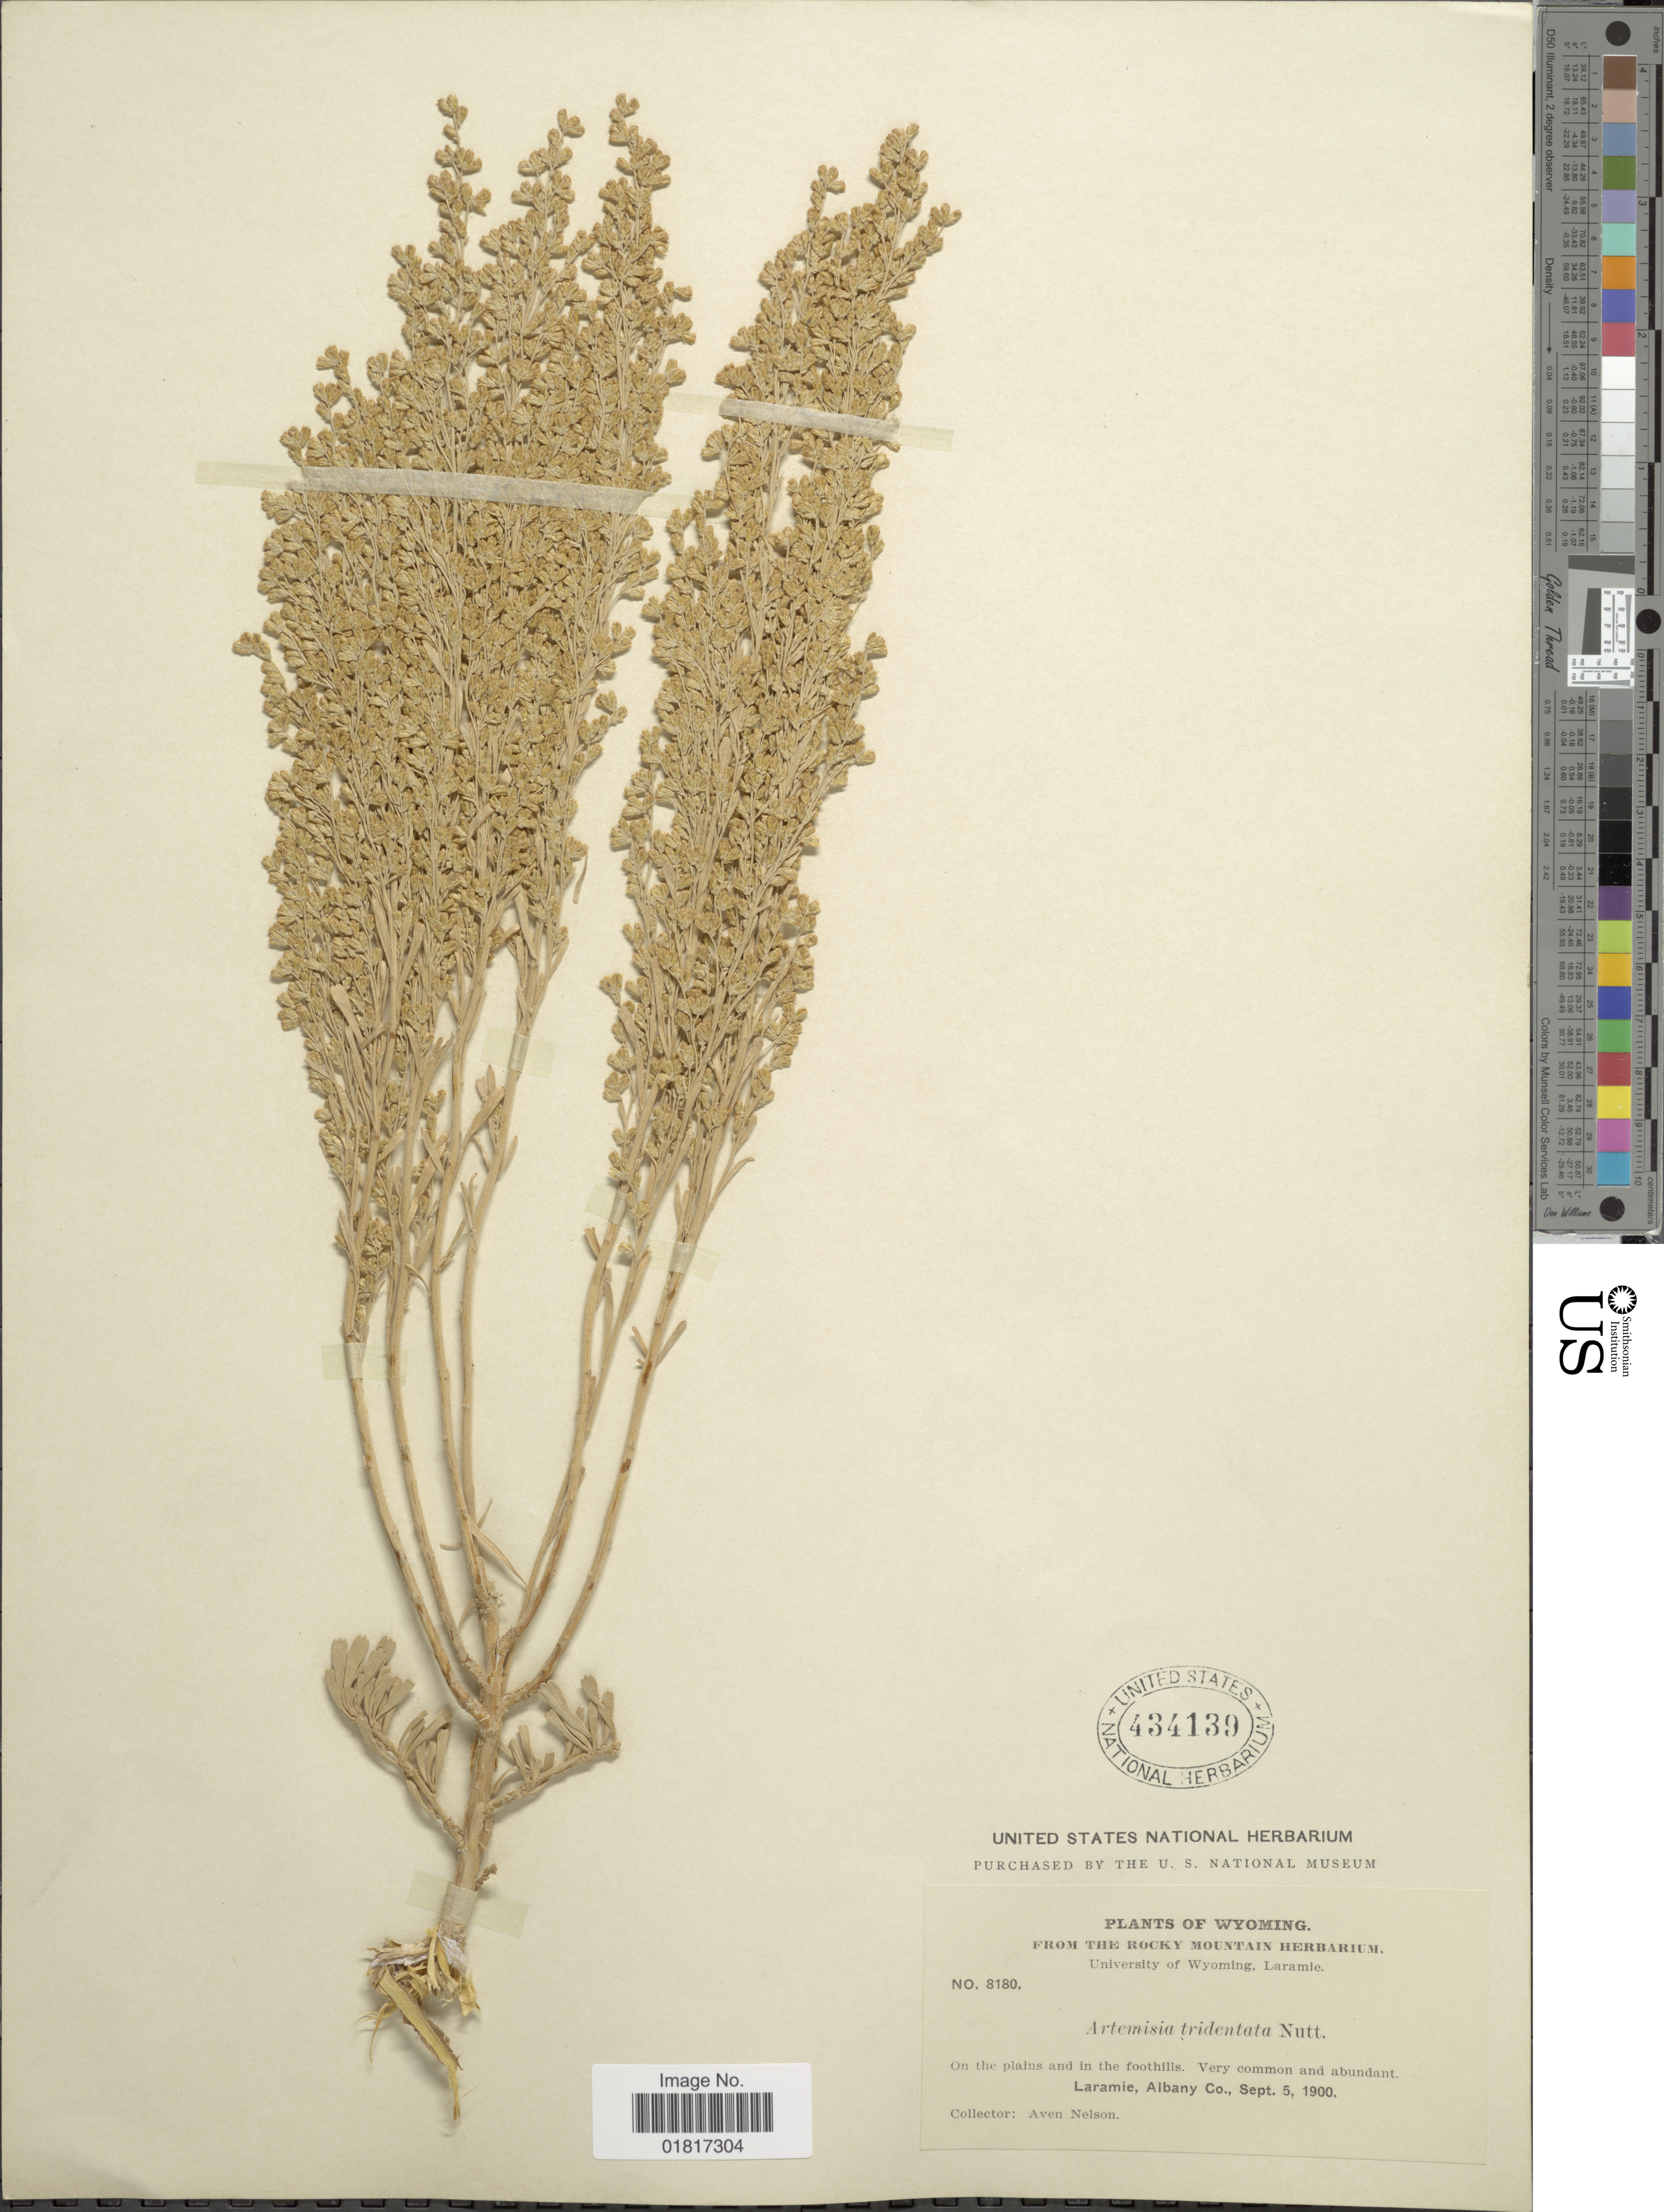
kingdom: Plantae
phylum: Tracheophyta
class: Magnoliopsida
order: Asterales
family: Asteraceae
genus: Artemisia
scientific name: Artemisia tridentata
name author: Nutt.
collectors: A. Nelson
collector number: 8180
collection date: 1900-09-05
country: United States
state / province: Wyoming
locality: On the plains and in the foothills. Very common and abundant. Laramie, Albany Co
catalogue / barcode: US 434139